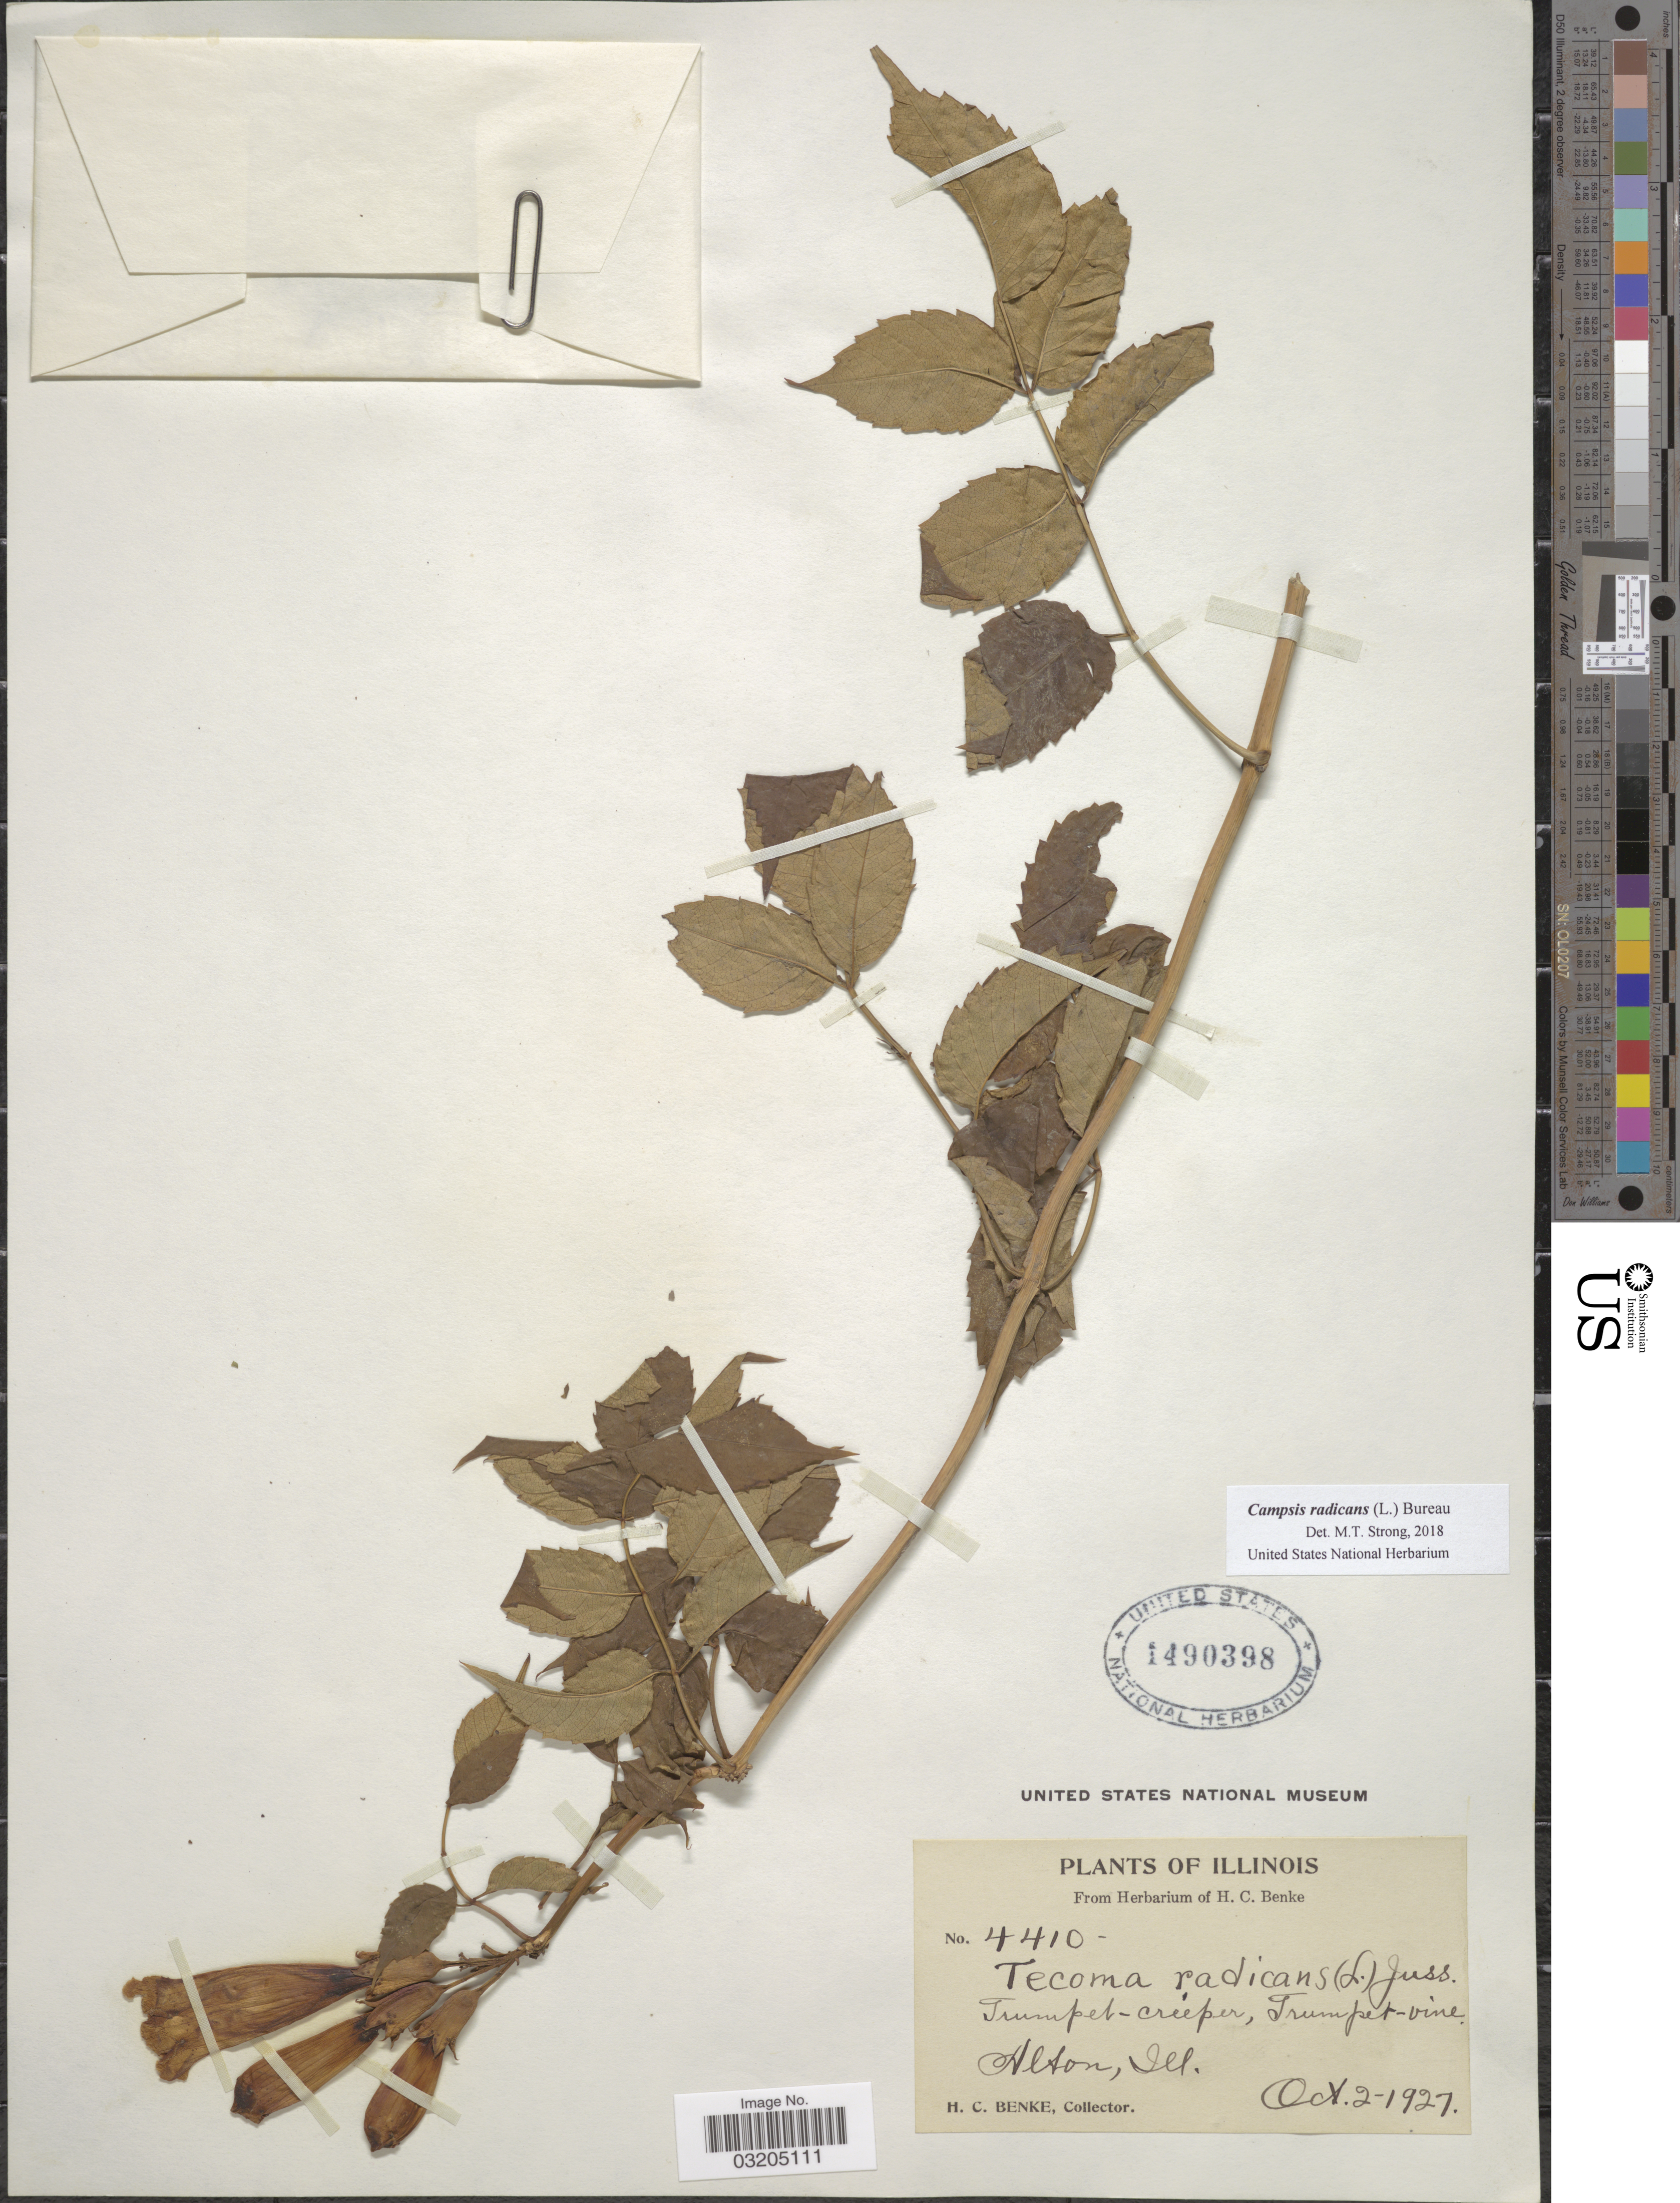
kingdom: Plantae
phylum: Tracheophyta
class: Magnoliopsida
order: Lamiales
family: Bignoniaceae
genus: Campsis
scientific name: Campsis radicans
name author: (L.) Seem.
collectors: H. Benke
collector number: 4410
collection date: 1927-10-02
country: United States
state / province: Illinois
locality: Alton.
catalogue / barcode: US 1490398